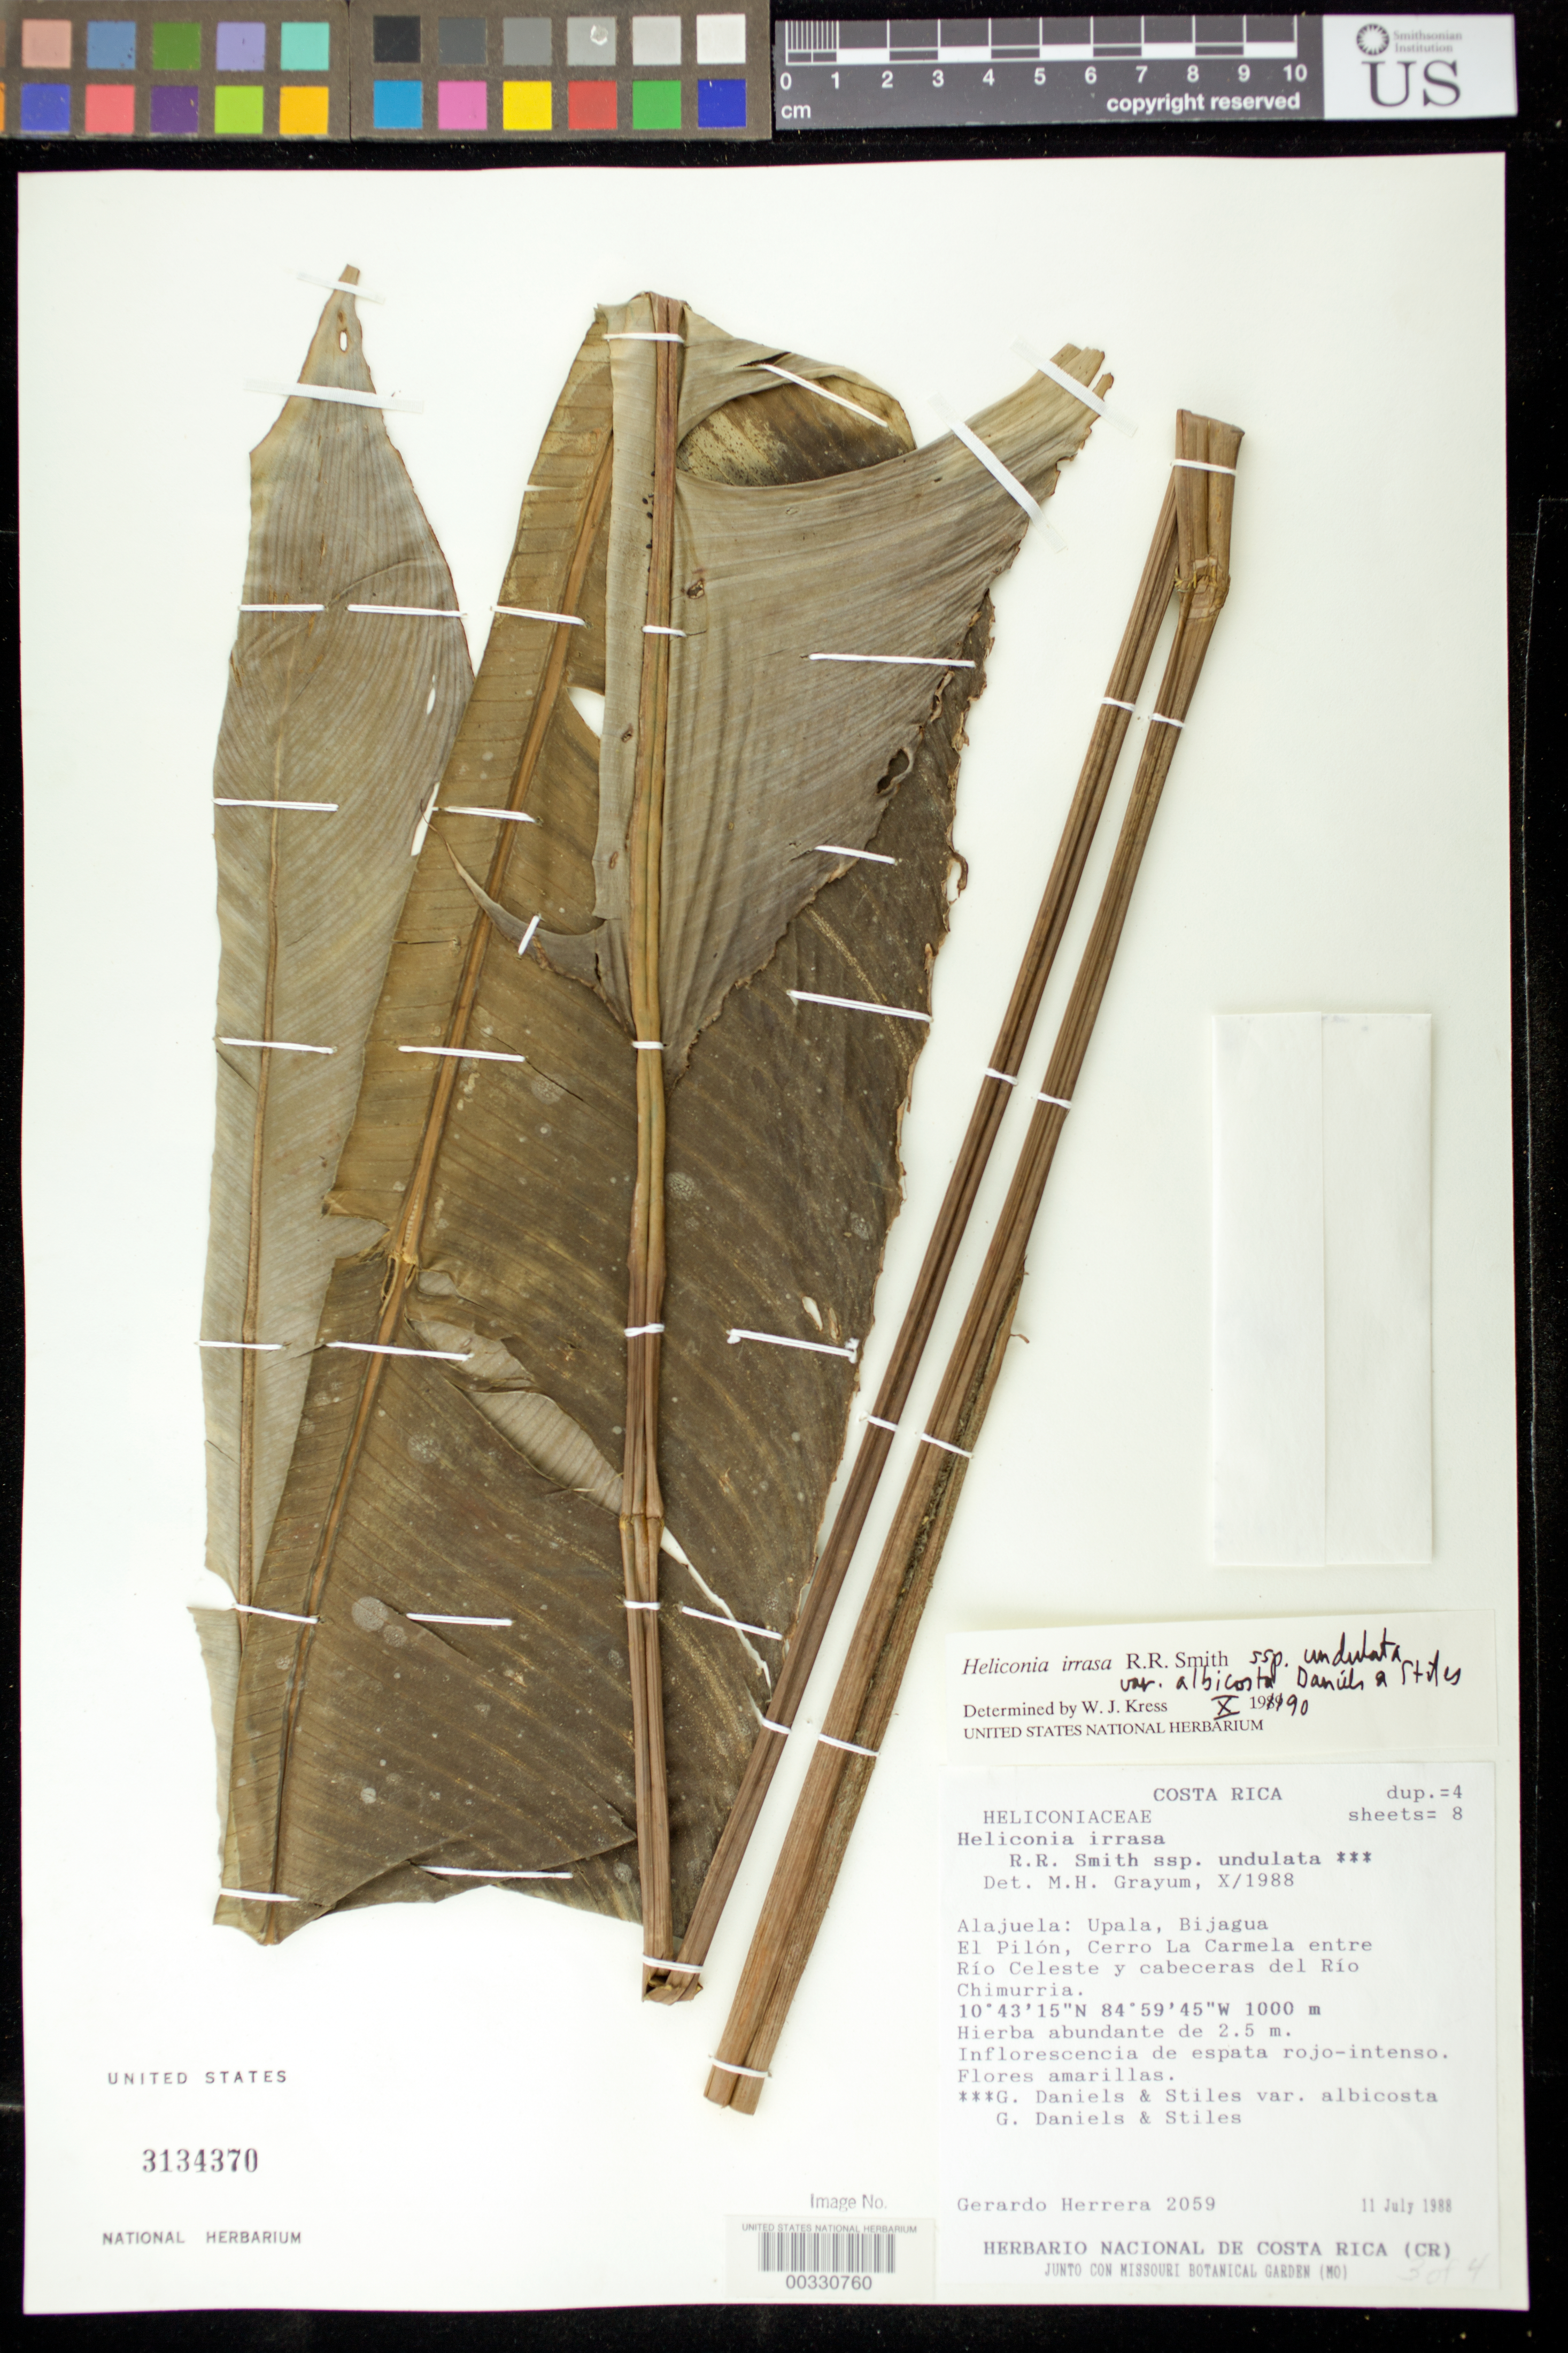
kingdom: Plantae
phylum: Tracheophyta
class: Liliopsida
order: Zingiberales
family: Heliconiaceae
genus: Heliconia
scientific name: Heliconia irrasa var. albicosta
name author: G.S. Daniels & F.G. Stiles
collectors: G. Herrera Ch.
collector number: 2059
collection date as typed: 11 Jul 1988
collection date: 1988-07-11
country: Costa Rica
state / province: Alajuela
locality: Upala, Bijagua El Pilon, Cerro La Carmela between Rio Celeste and chief city of Rio Chimurria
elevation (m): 1000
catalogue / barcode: US 3134370